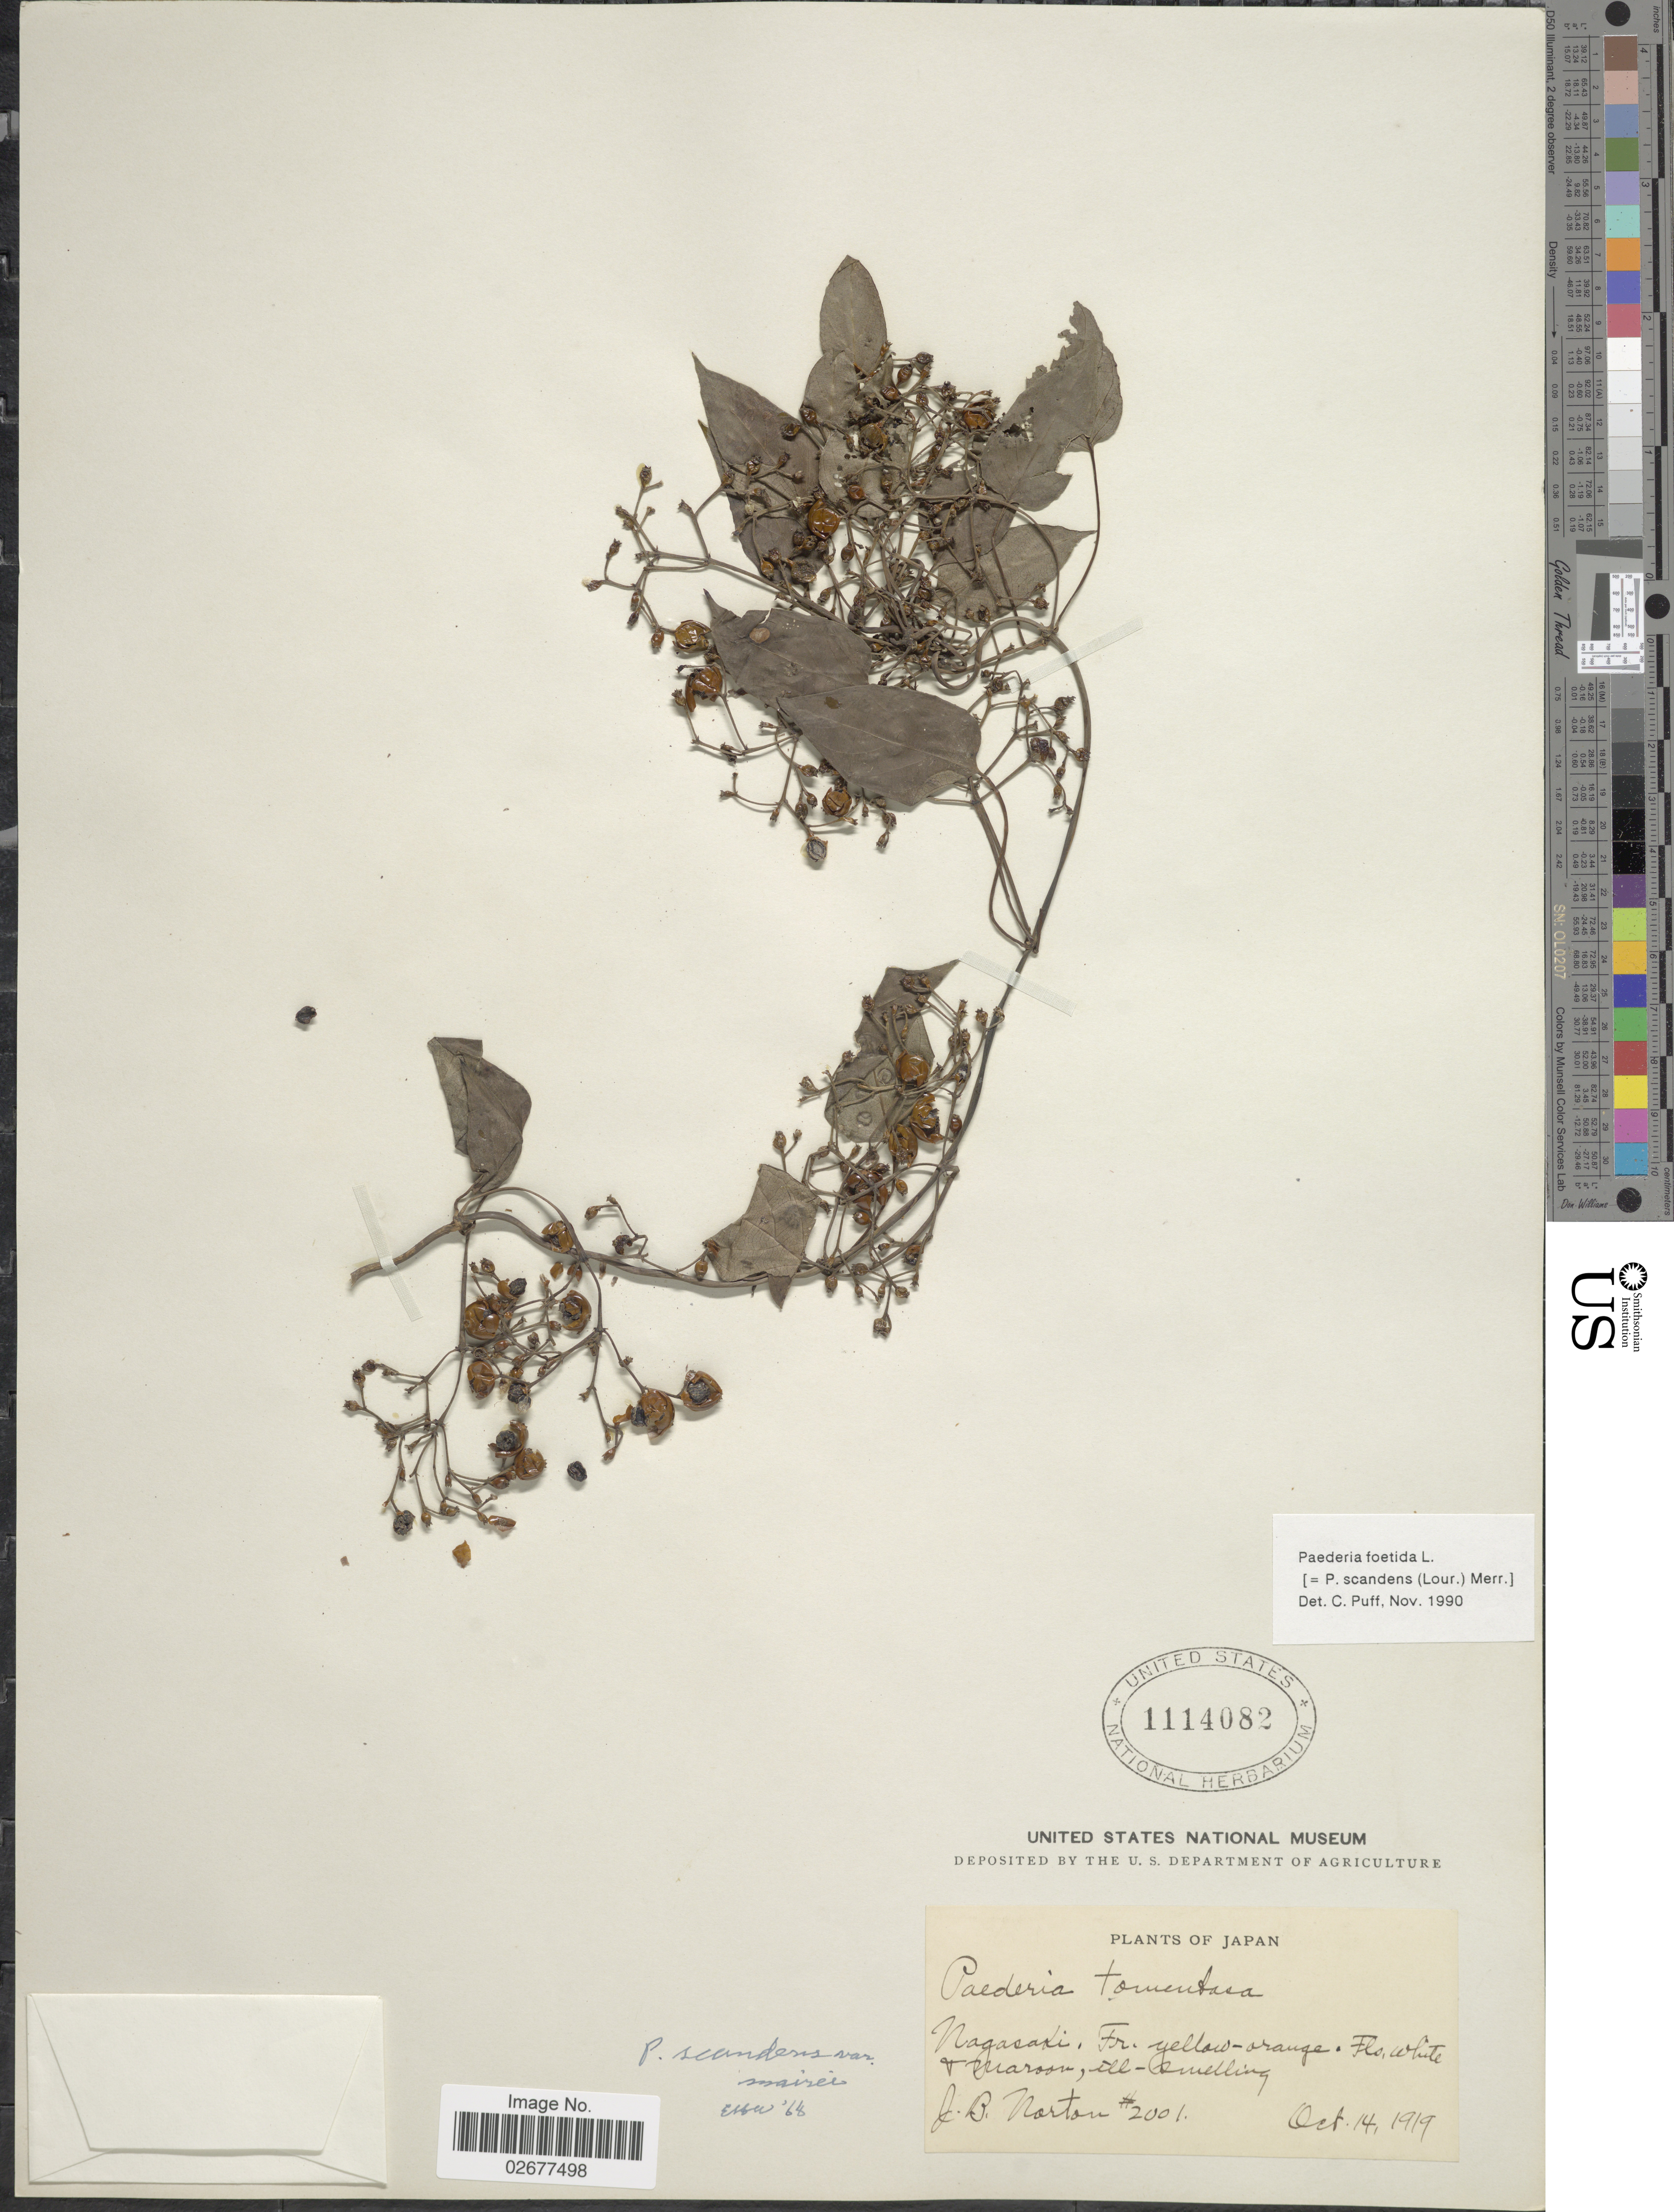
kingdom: Plantae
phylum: Tracheophyta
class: Magnoliopsida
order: Gentianales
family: Rubiaceae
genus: Paederia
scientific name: Paederia foetida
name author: L.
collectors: J. B. Norton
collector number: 2001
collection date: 1919-10-14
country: Japan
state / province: Nagasaki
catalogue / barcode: US 1114082